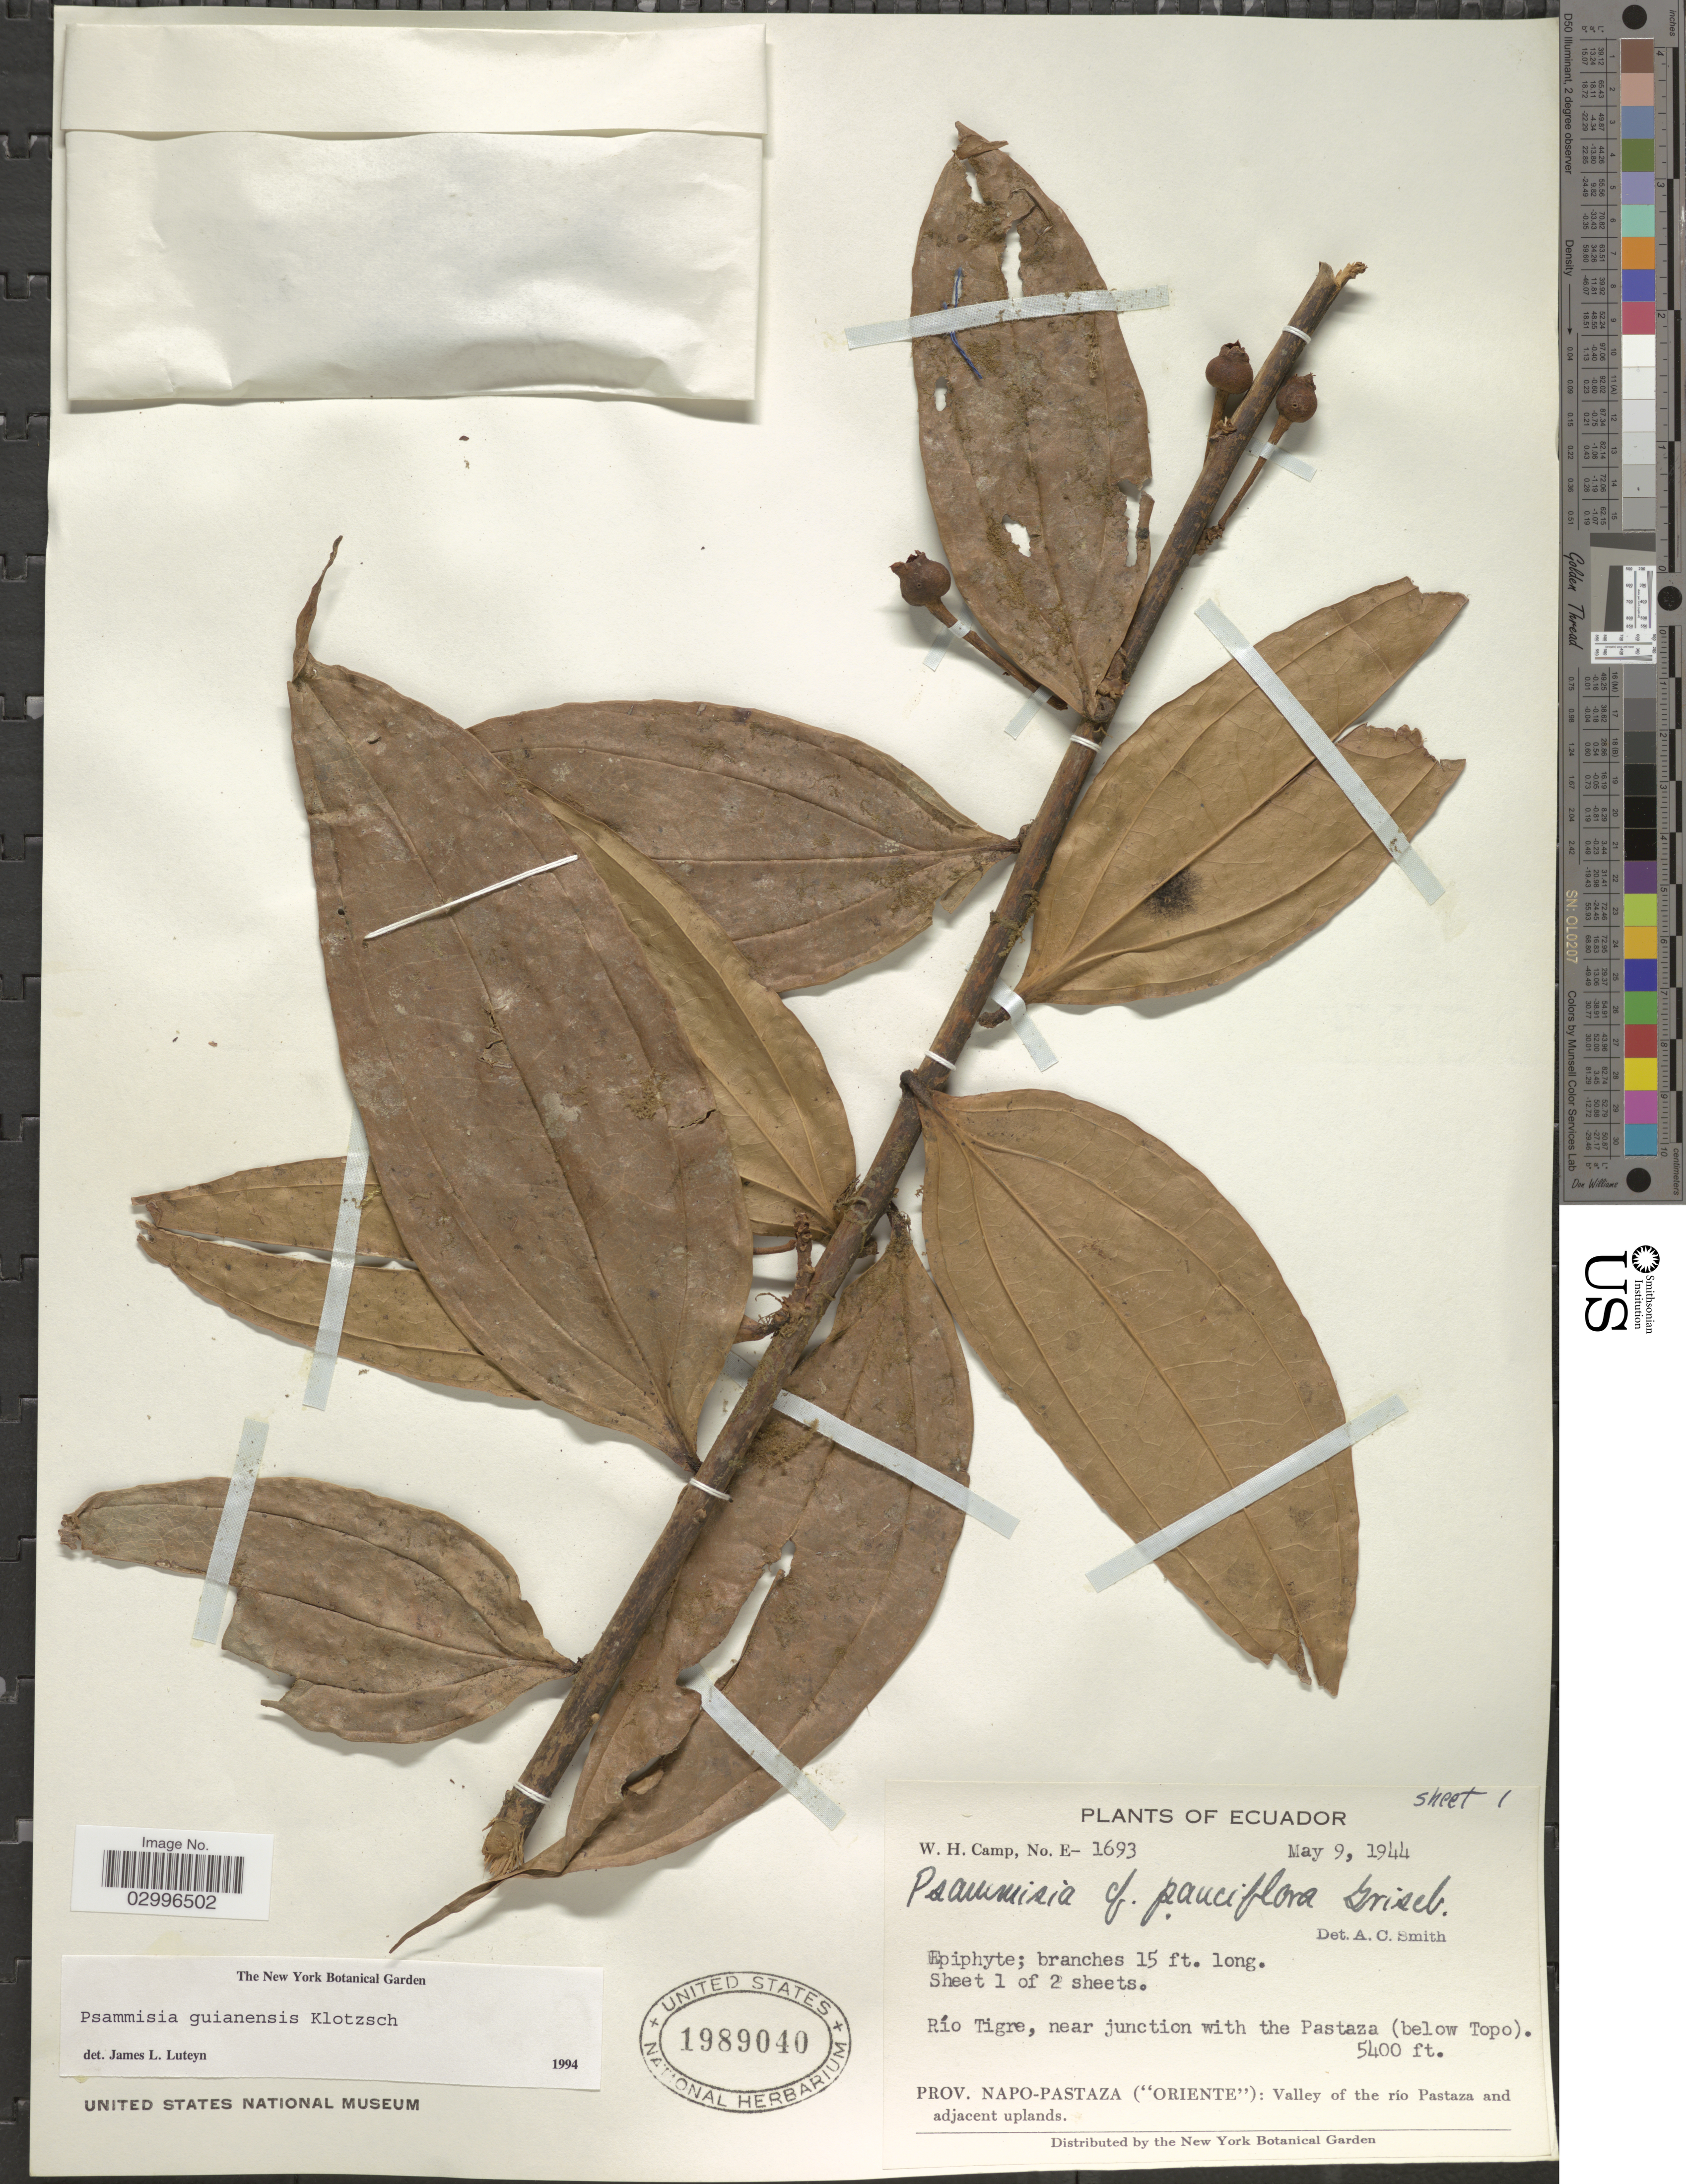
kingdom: Plantae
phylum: Tracheophyta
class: Magnoliopsida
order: Ericales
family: Ericaceae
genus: Psammisia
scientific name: Psammisia guianensis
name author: Klotzsch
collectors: W. H. Camp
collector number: E-1693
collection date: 1944-05-09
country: Ecuador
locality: Río Tigre, near junction with the Pastaza (below Topo). Prov. Napo-Pastaza ("Oriente"): Valley of the río Pastaza and adjacent uplands.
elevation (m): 1646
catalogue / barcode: US 1989040